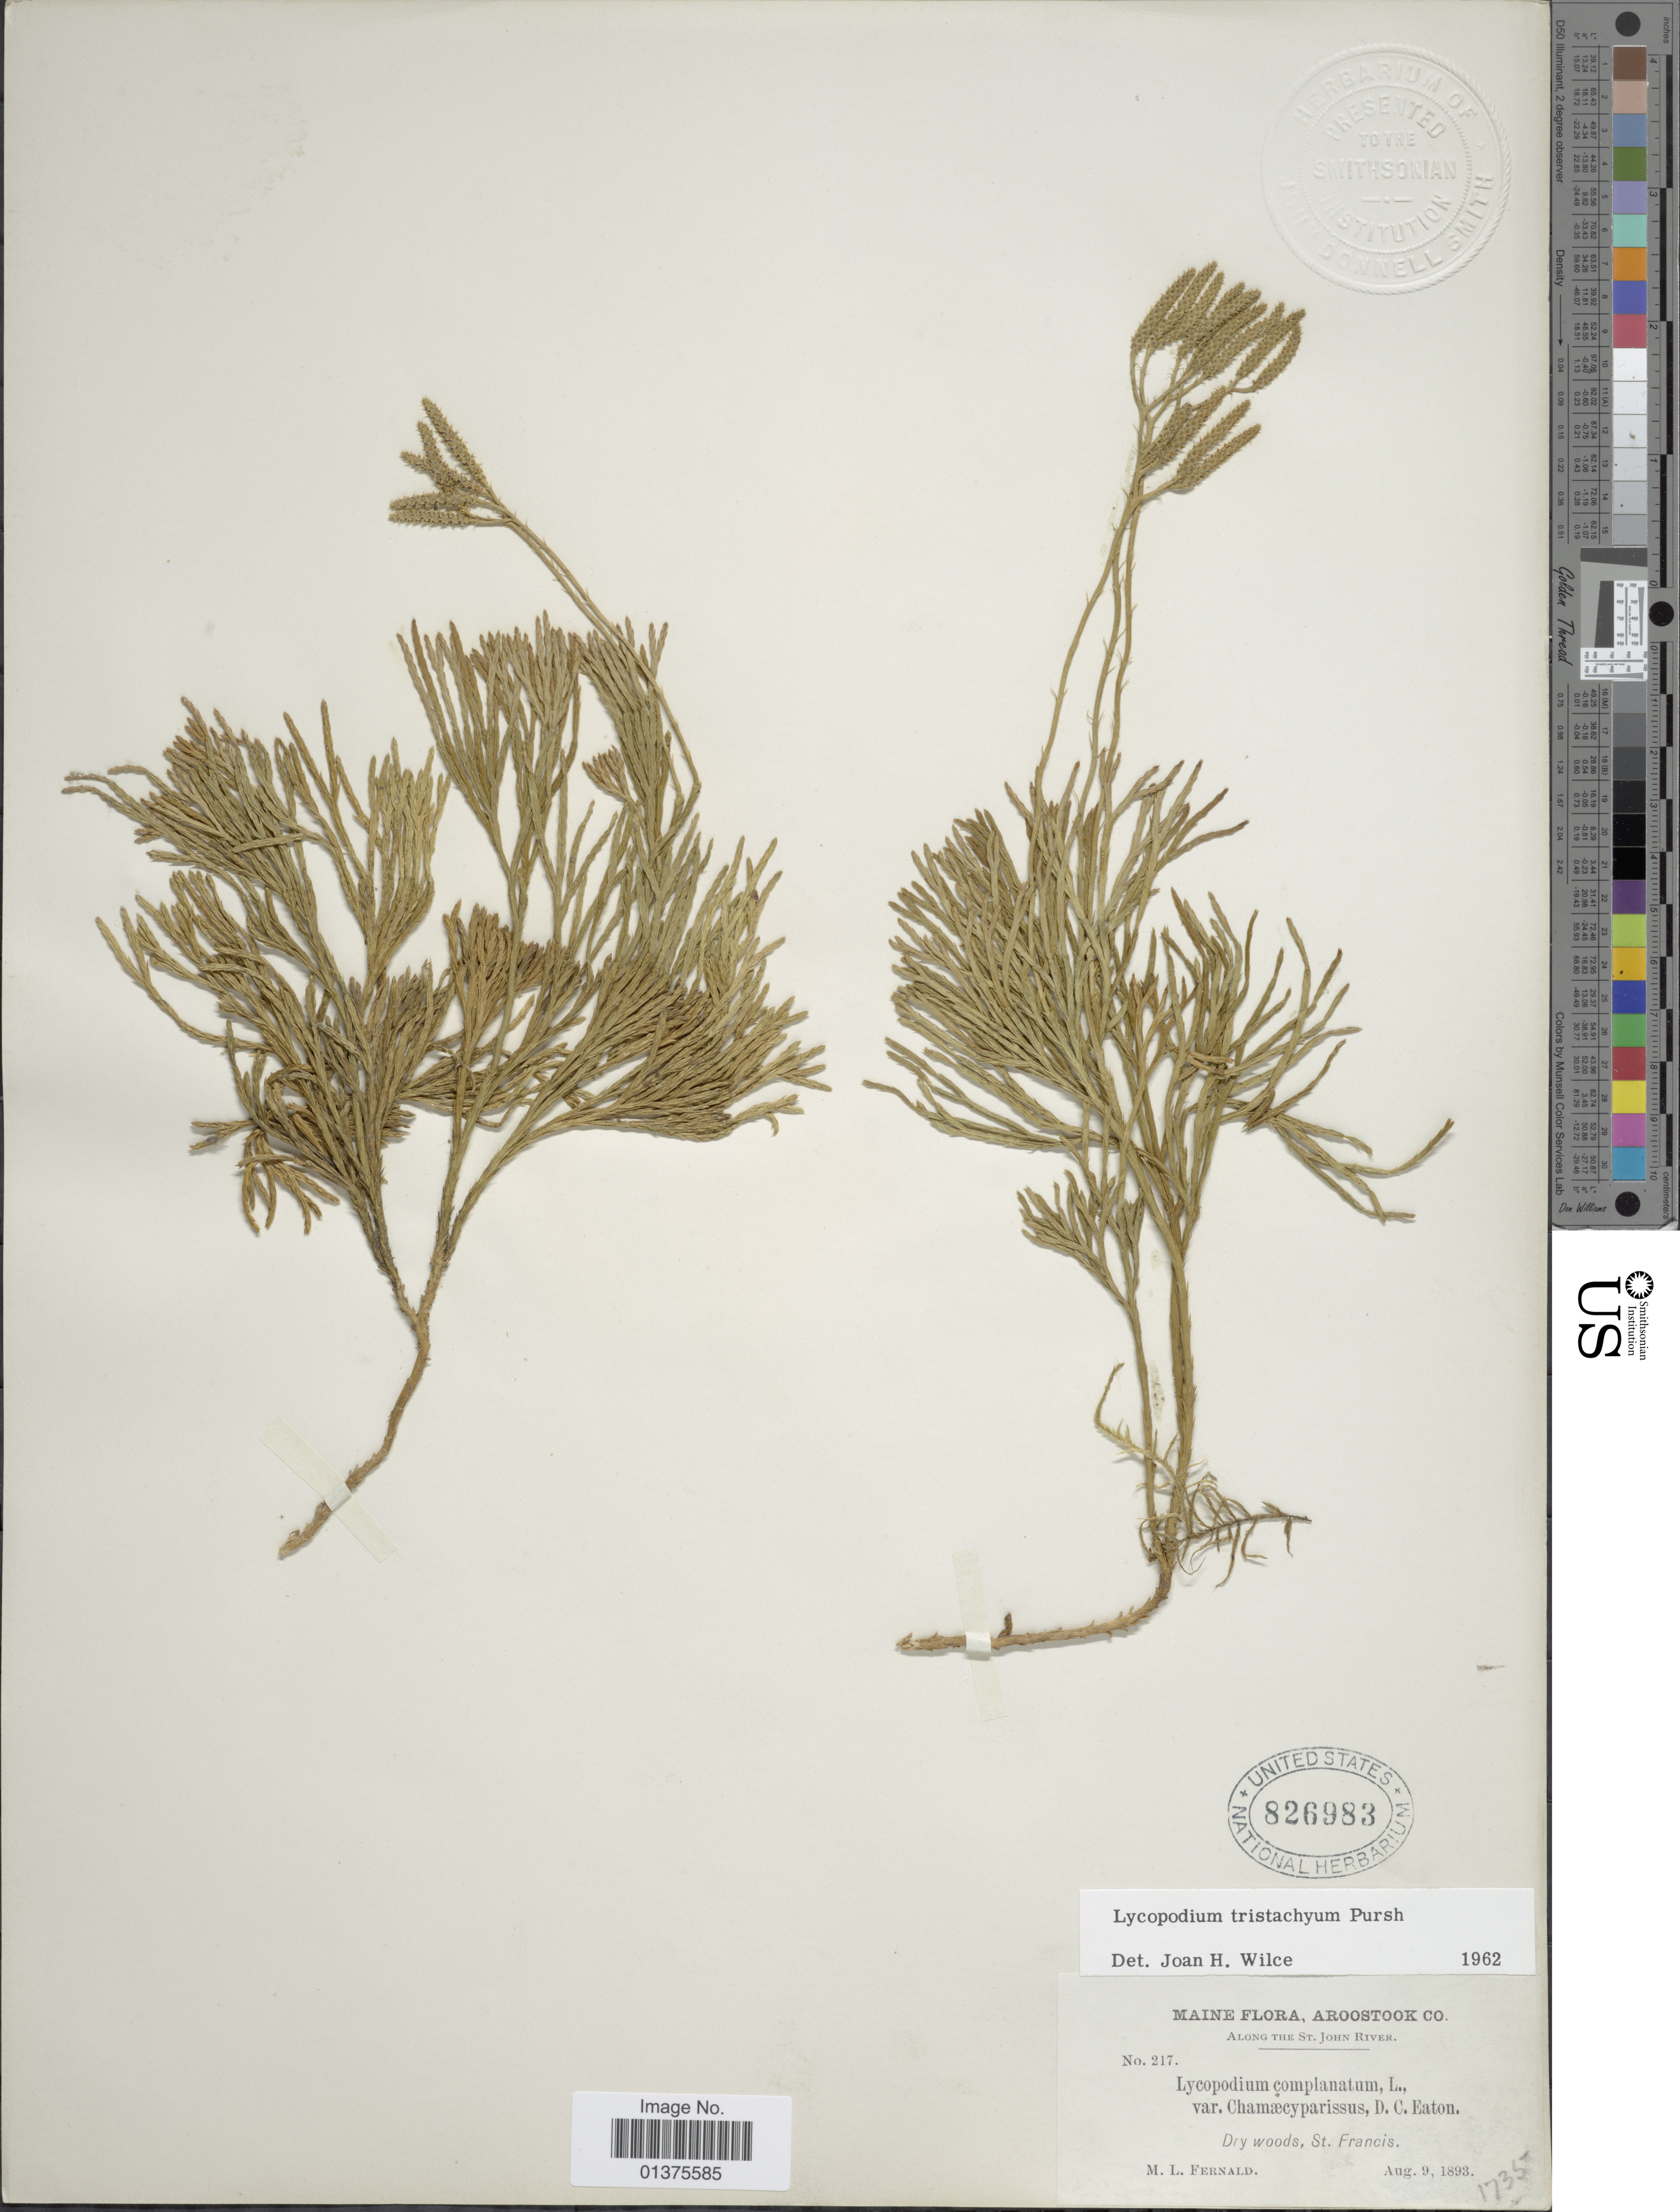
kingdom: Plantae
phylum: Tracheophyta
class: Lycopodiopsida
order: Lycopodiales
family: Lycopodiaceae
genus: Diphasiastrum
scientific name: Diphasiastrum tristachyum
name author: (Pursh) Holub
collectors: M. L. Fernald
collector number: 217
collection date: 1893-08-09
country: United States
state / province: Maine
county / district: Aroostook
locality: Aroostook Co, along the St. John River, dry woods, St. Francis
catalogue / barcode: US 826983